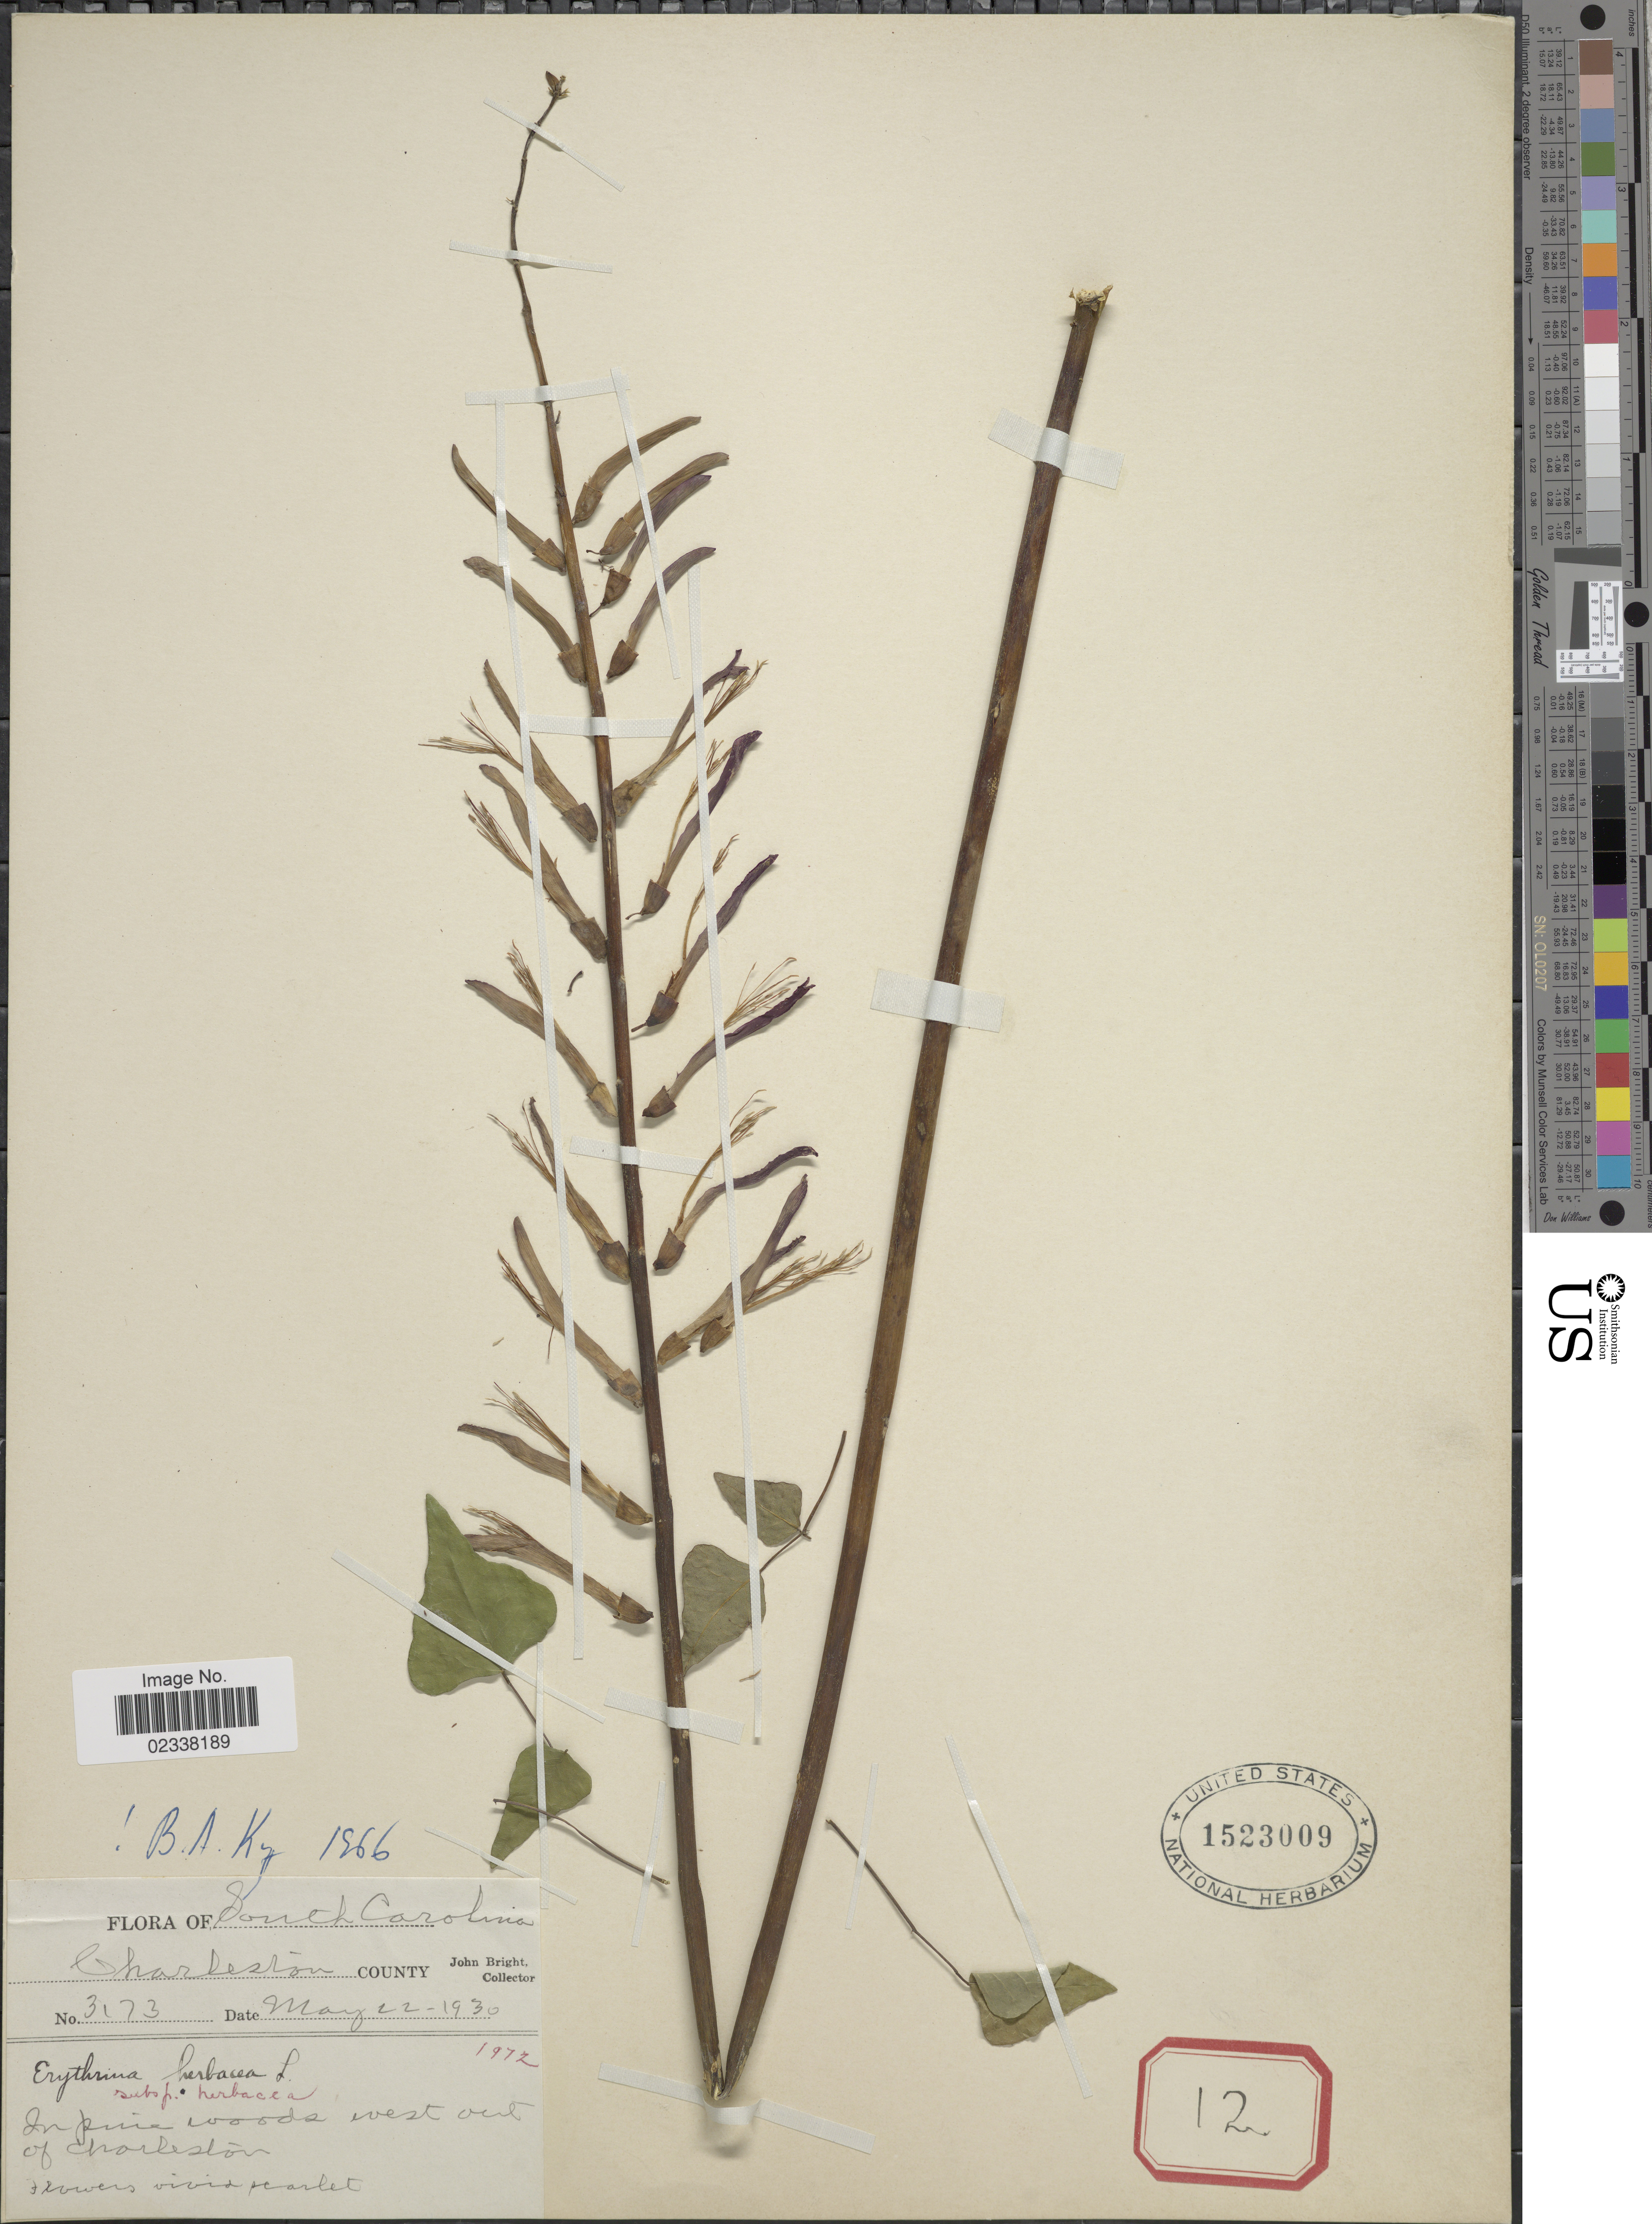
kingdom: Plantae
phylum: Tracheophyta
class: Magnoliopsida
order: Fabales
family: Fabaceae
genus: Erythrina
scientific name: Erythrina herbacea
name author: L.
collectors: J. Bright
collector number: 3173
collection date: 1930-05-22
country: United States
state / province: South Carolina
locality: West out of Charleston. Charleston County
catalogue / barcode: US 1523009